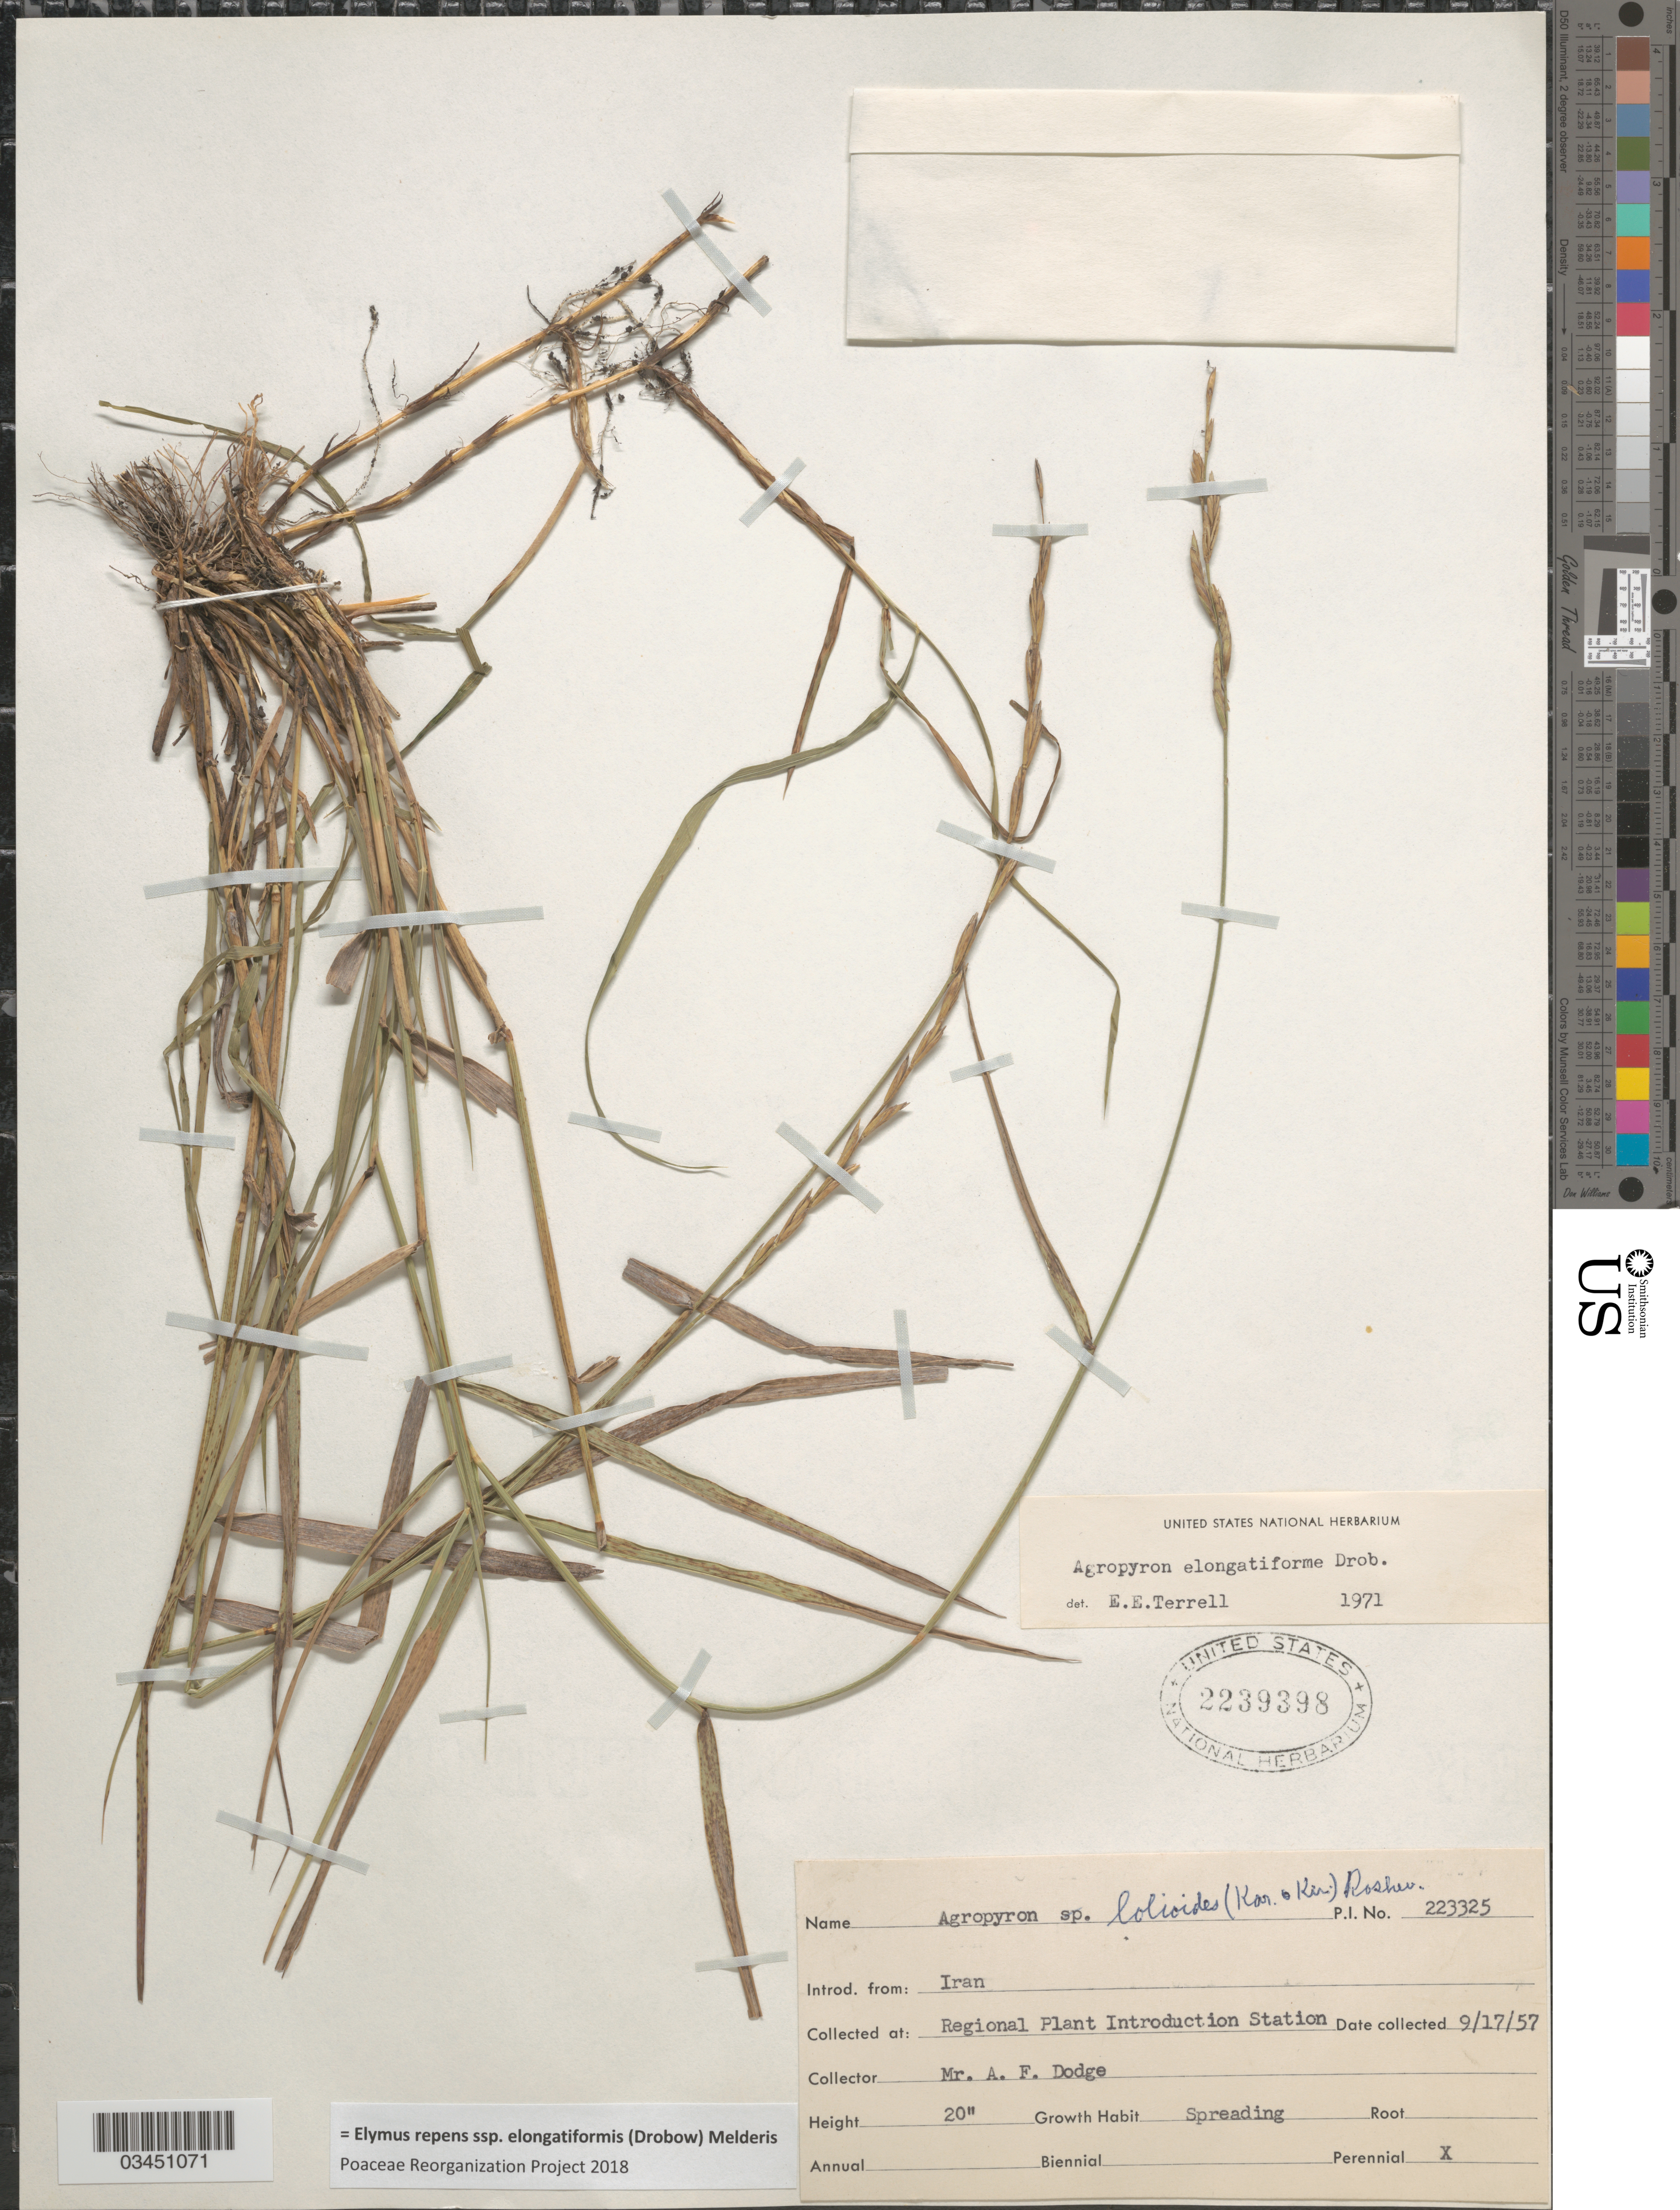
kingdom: Plantae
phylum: Tracheophyta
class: Liliopsida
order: Poales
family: Poaceae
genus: Elymus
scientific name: Elymus repens subsp. elongatiformis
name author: (Drobow) Melderis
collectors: A. Dodge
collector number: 223325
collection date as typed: Transcribed d/m/y: 17/9/57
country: United States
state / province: Iowa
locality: Regional Plant Introduction Station.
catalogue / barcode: US 2239398